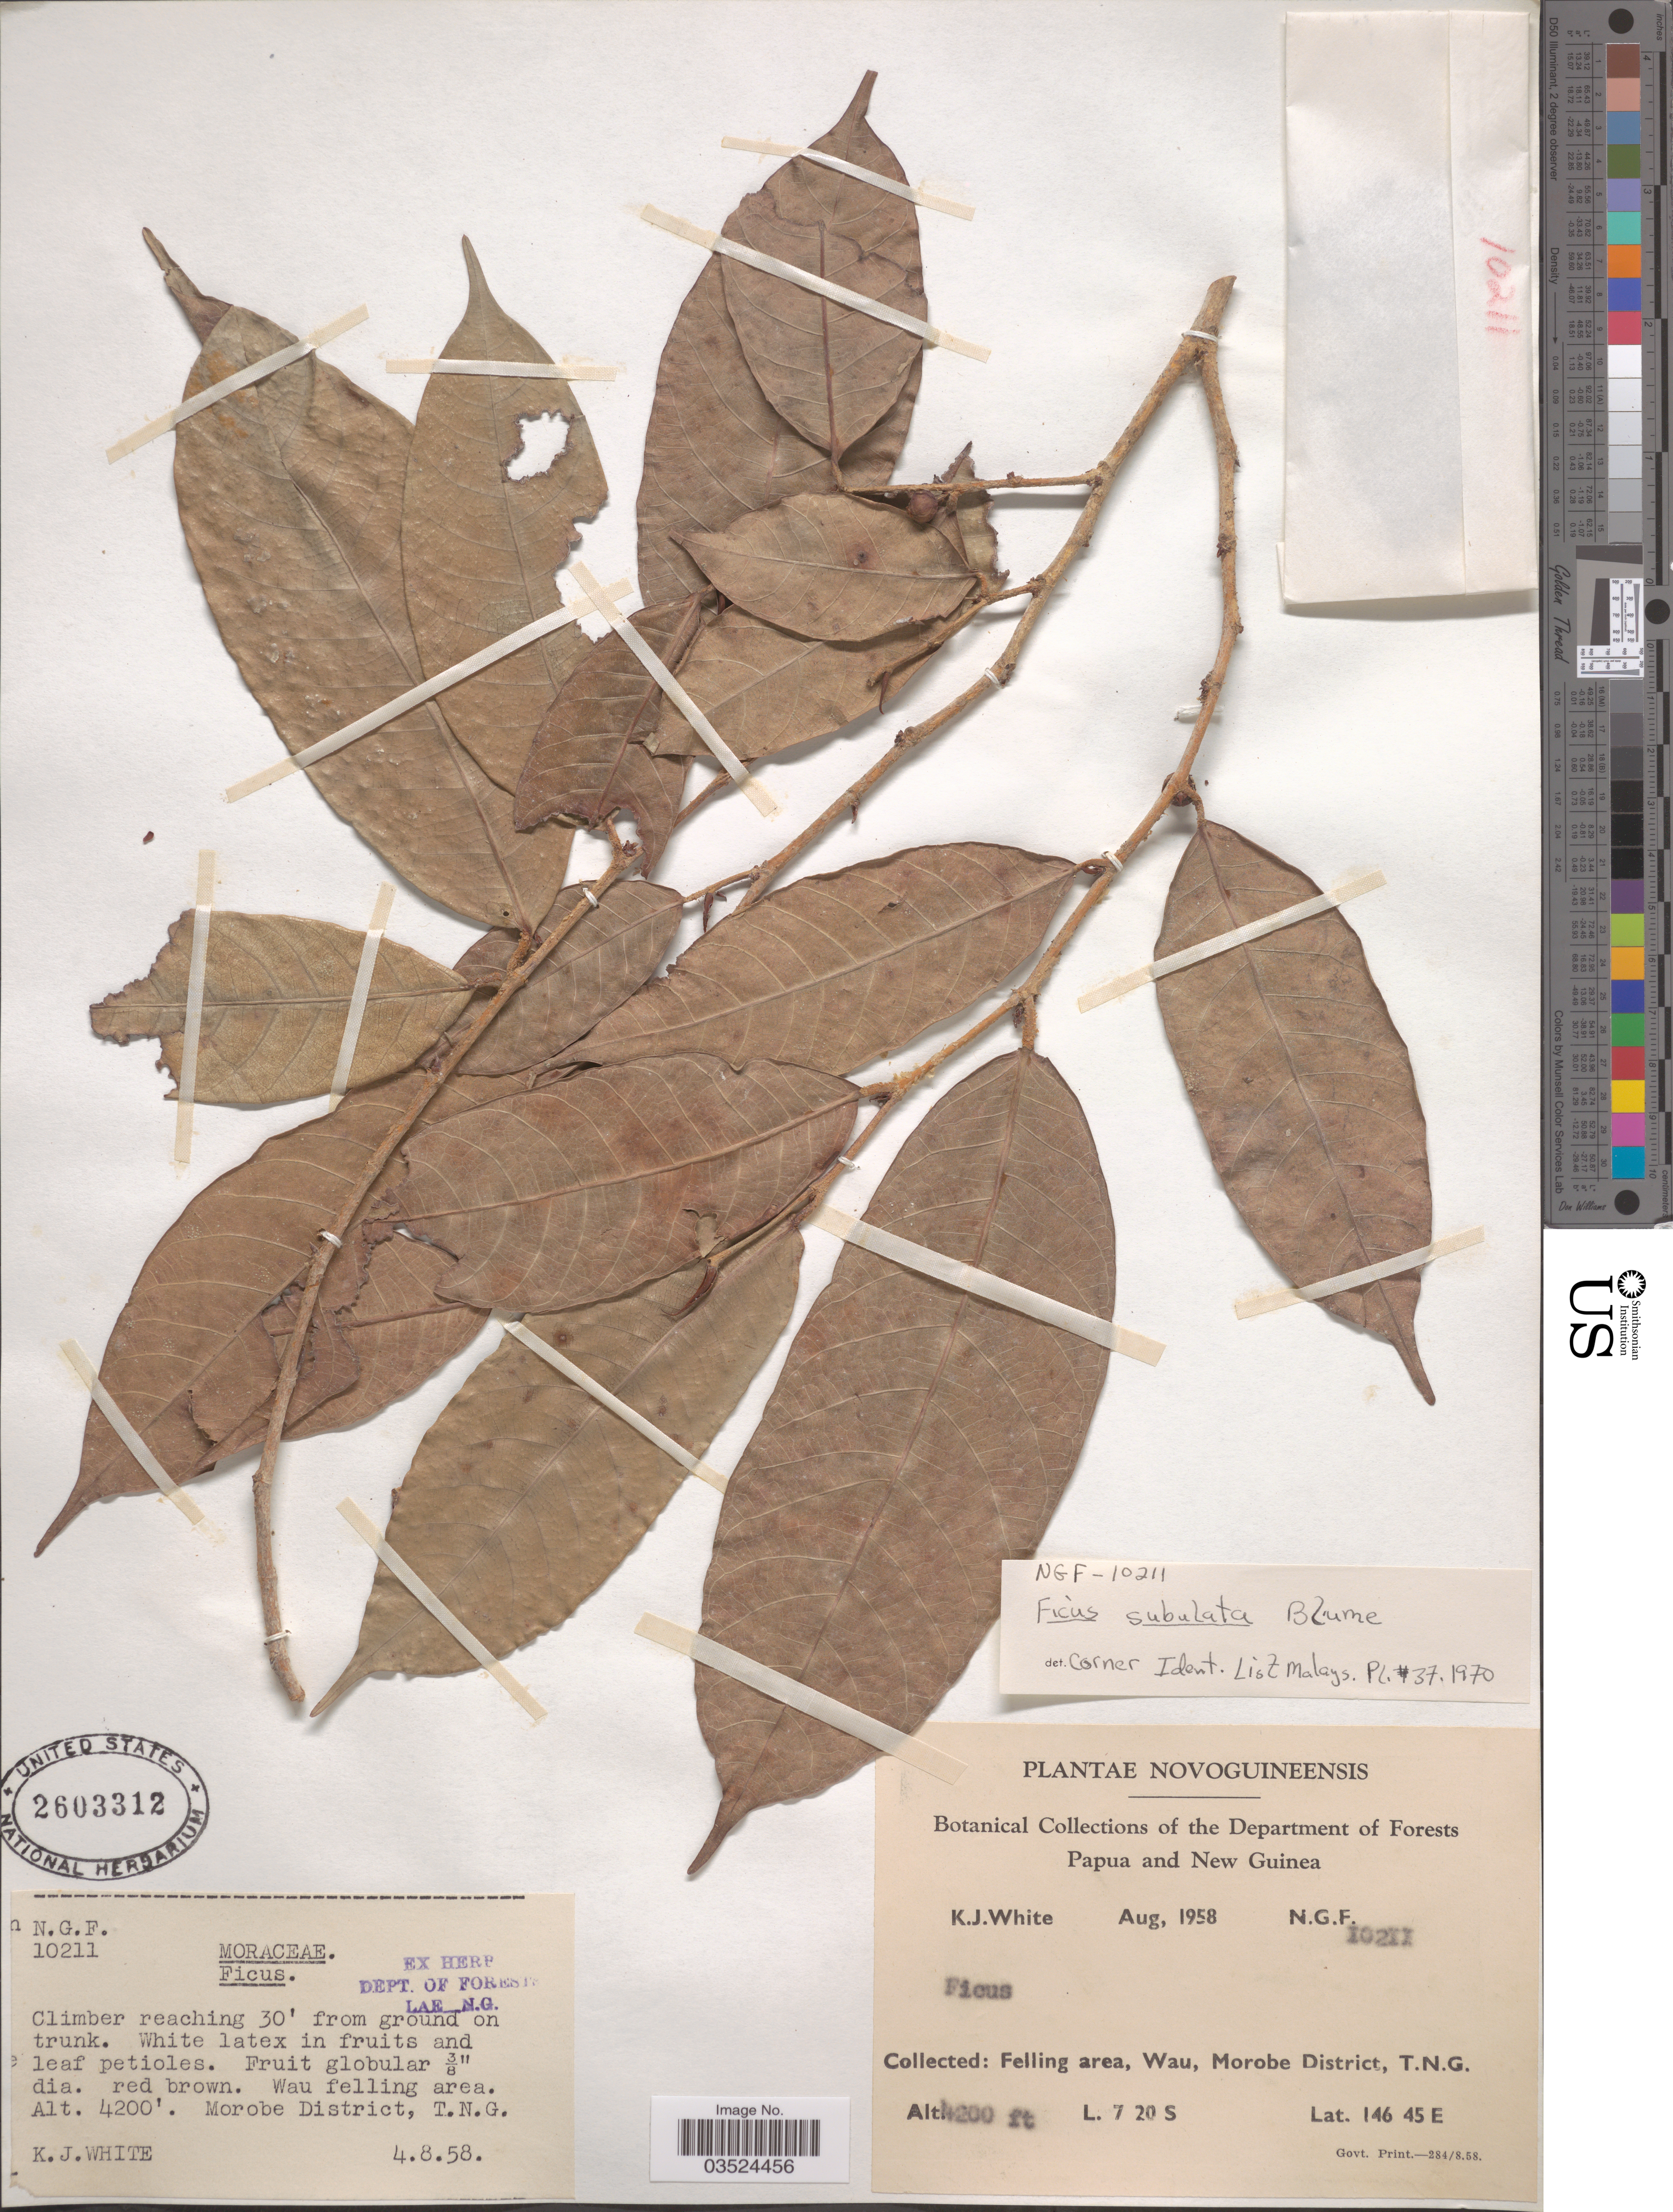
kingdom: Plantae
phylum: Tracheophyta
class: Magnoliopsida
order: Rosales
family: Moraceae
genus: Ficus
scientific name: Ficus subulata var. subulata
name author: Blume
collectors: K. J. White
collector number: NGF10211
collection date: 1958-08-04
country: Papua New Guinea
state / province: Morobe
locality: Papua and New Guinea. Wau felling area, Morobe District, T.N.G.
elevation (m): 1280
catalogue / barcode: US 2603312